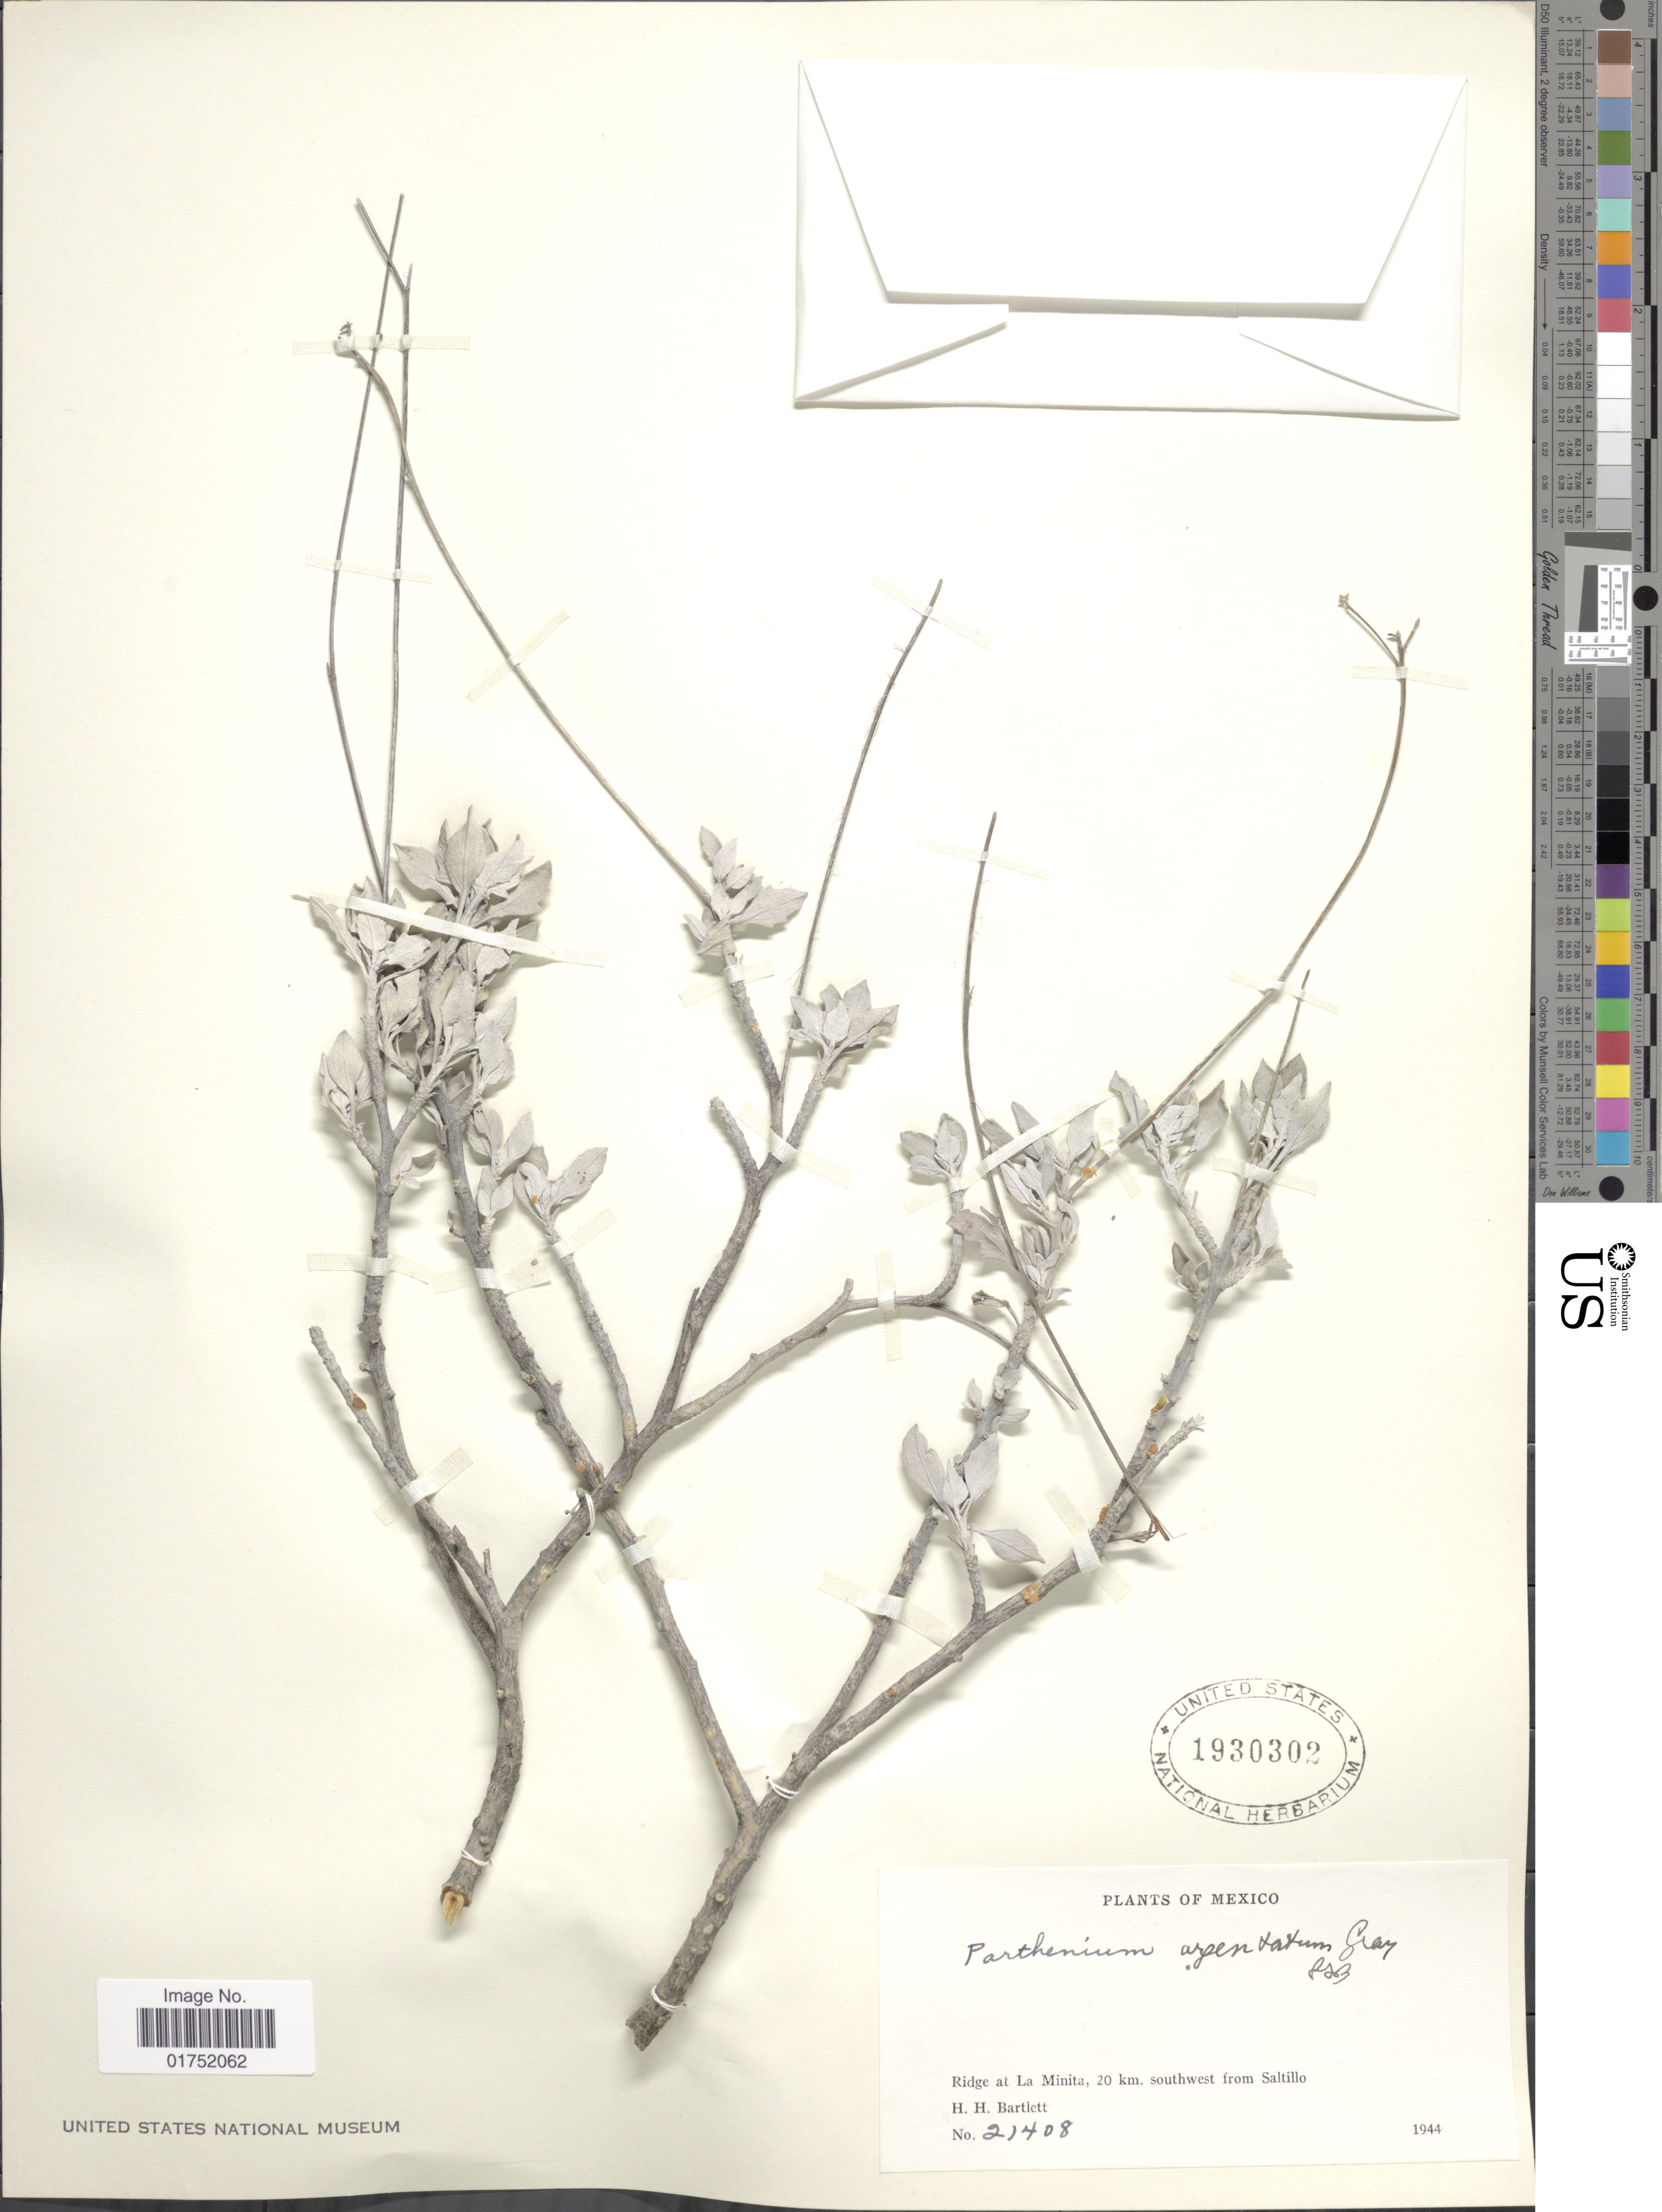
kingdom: Plantae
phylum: Tracheophyta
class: Magnoliopsida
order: Asterales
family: Asteraceae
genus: Parthenium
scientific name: Parthenium argentatum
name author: A. Gray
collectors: H. H. Bartlett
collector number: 21408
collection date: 1944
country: Mexico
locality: Ridge at La Minita, 20 km southwest from Saltillo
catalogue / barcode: US 1930302